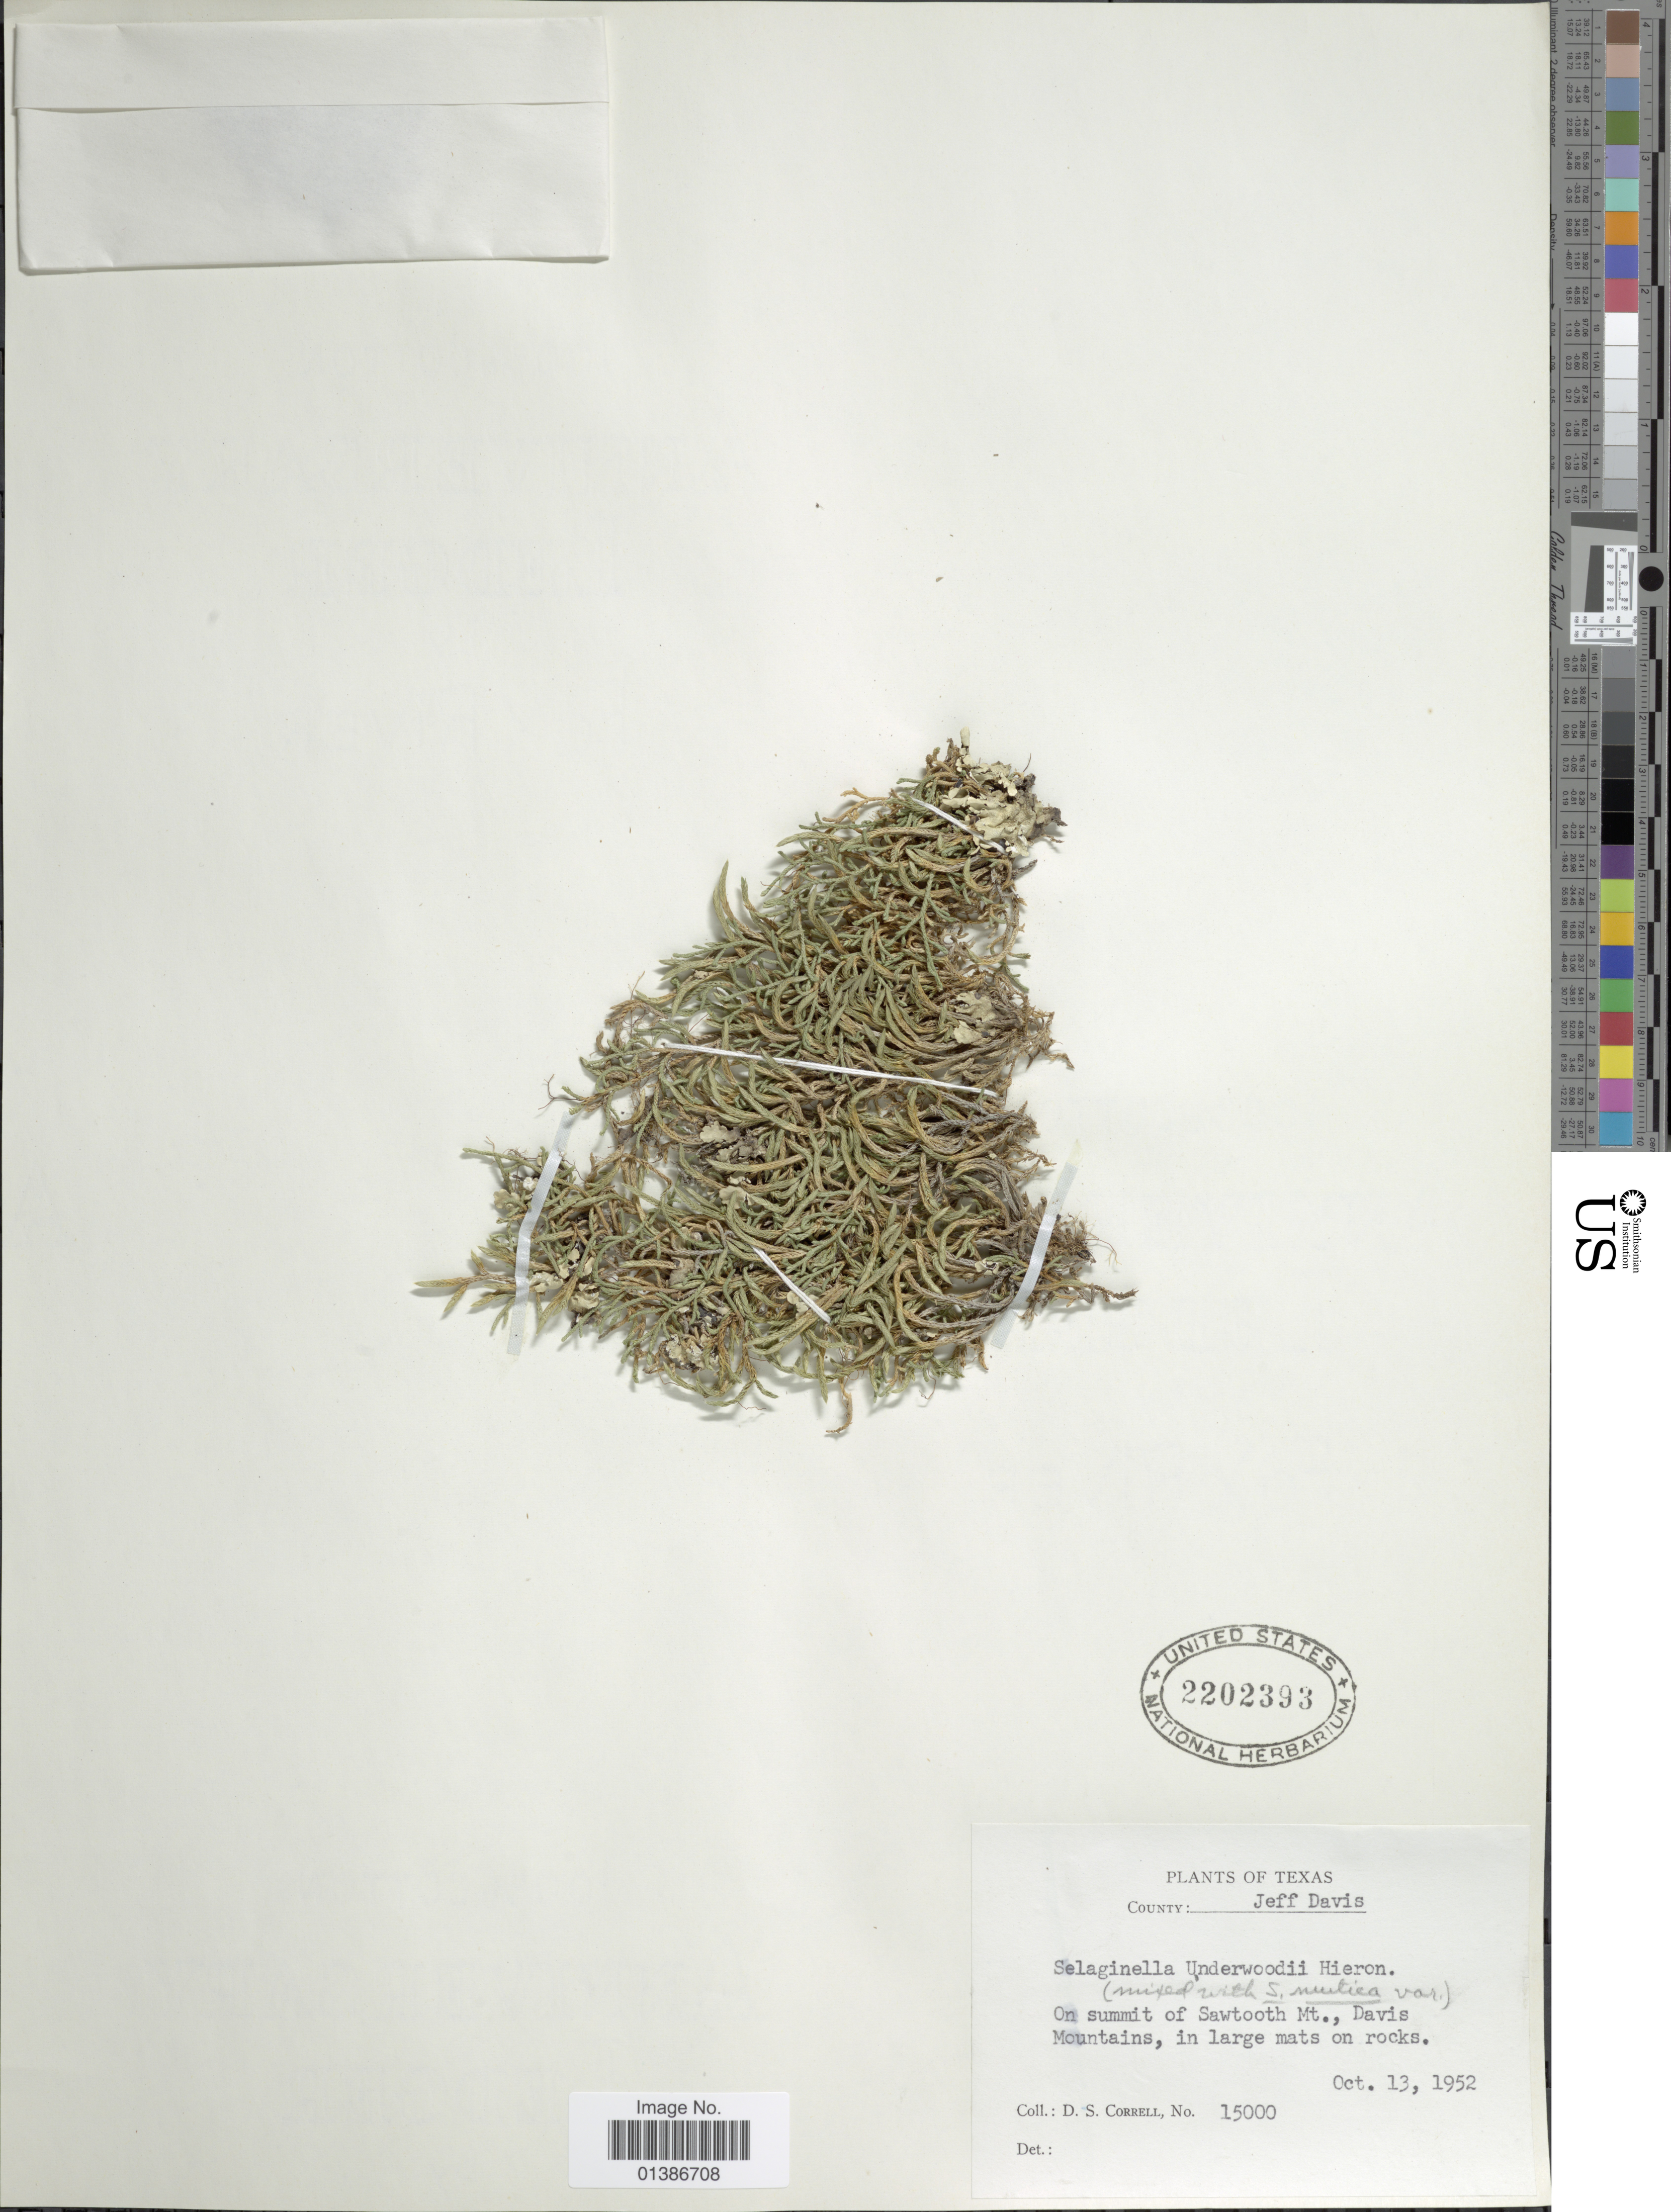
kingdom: Plantae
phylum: Tracheophyta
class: Lycopodiopsida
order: Selaginellales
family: Selaginellaceae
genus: Selaginella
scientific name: Selaginella underwoodii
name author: Hieron.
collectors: D. S. Correll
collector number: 15000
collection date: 1952-10-13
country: United States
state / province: Texas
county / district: Jeff Davis County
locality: On summit of Sawtooth Mt., Davis Mountains, in large mats on rocks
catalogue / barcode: US 2202393